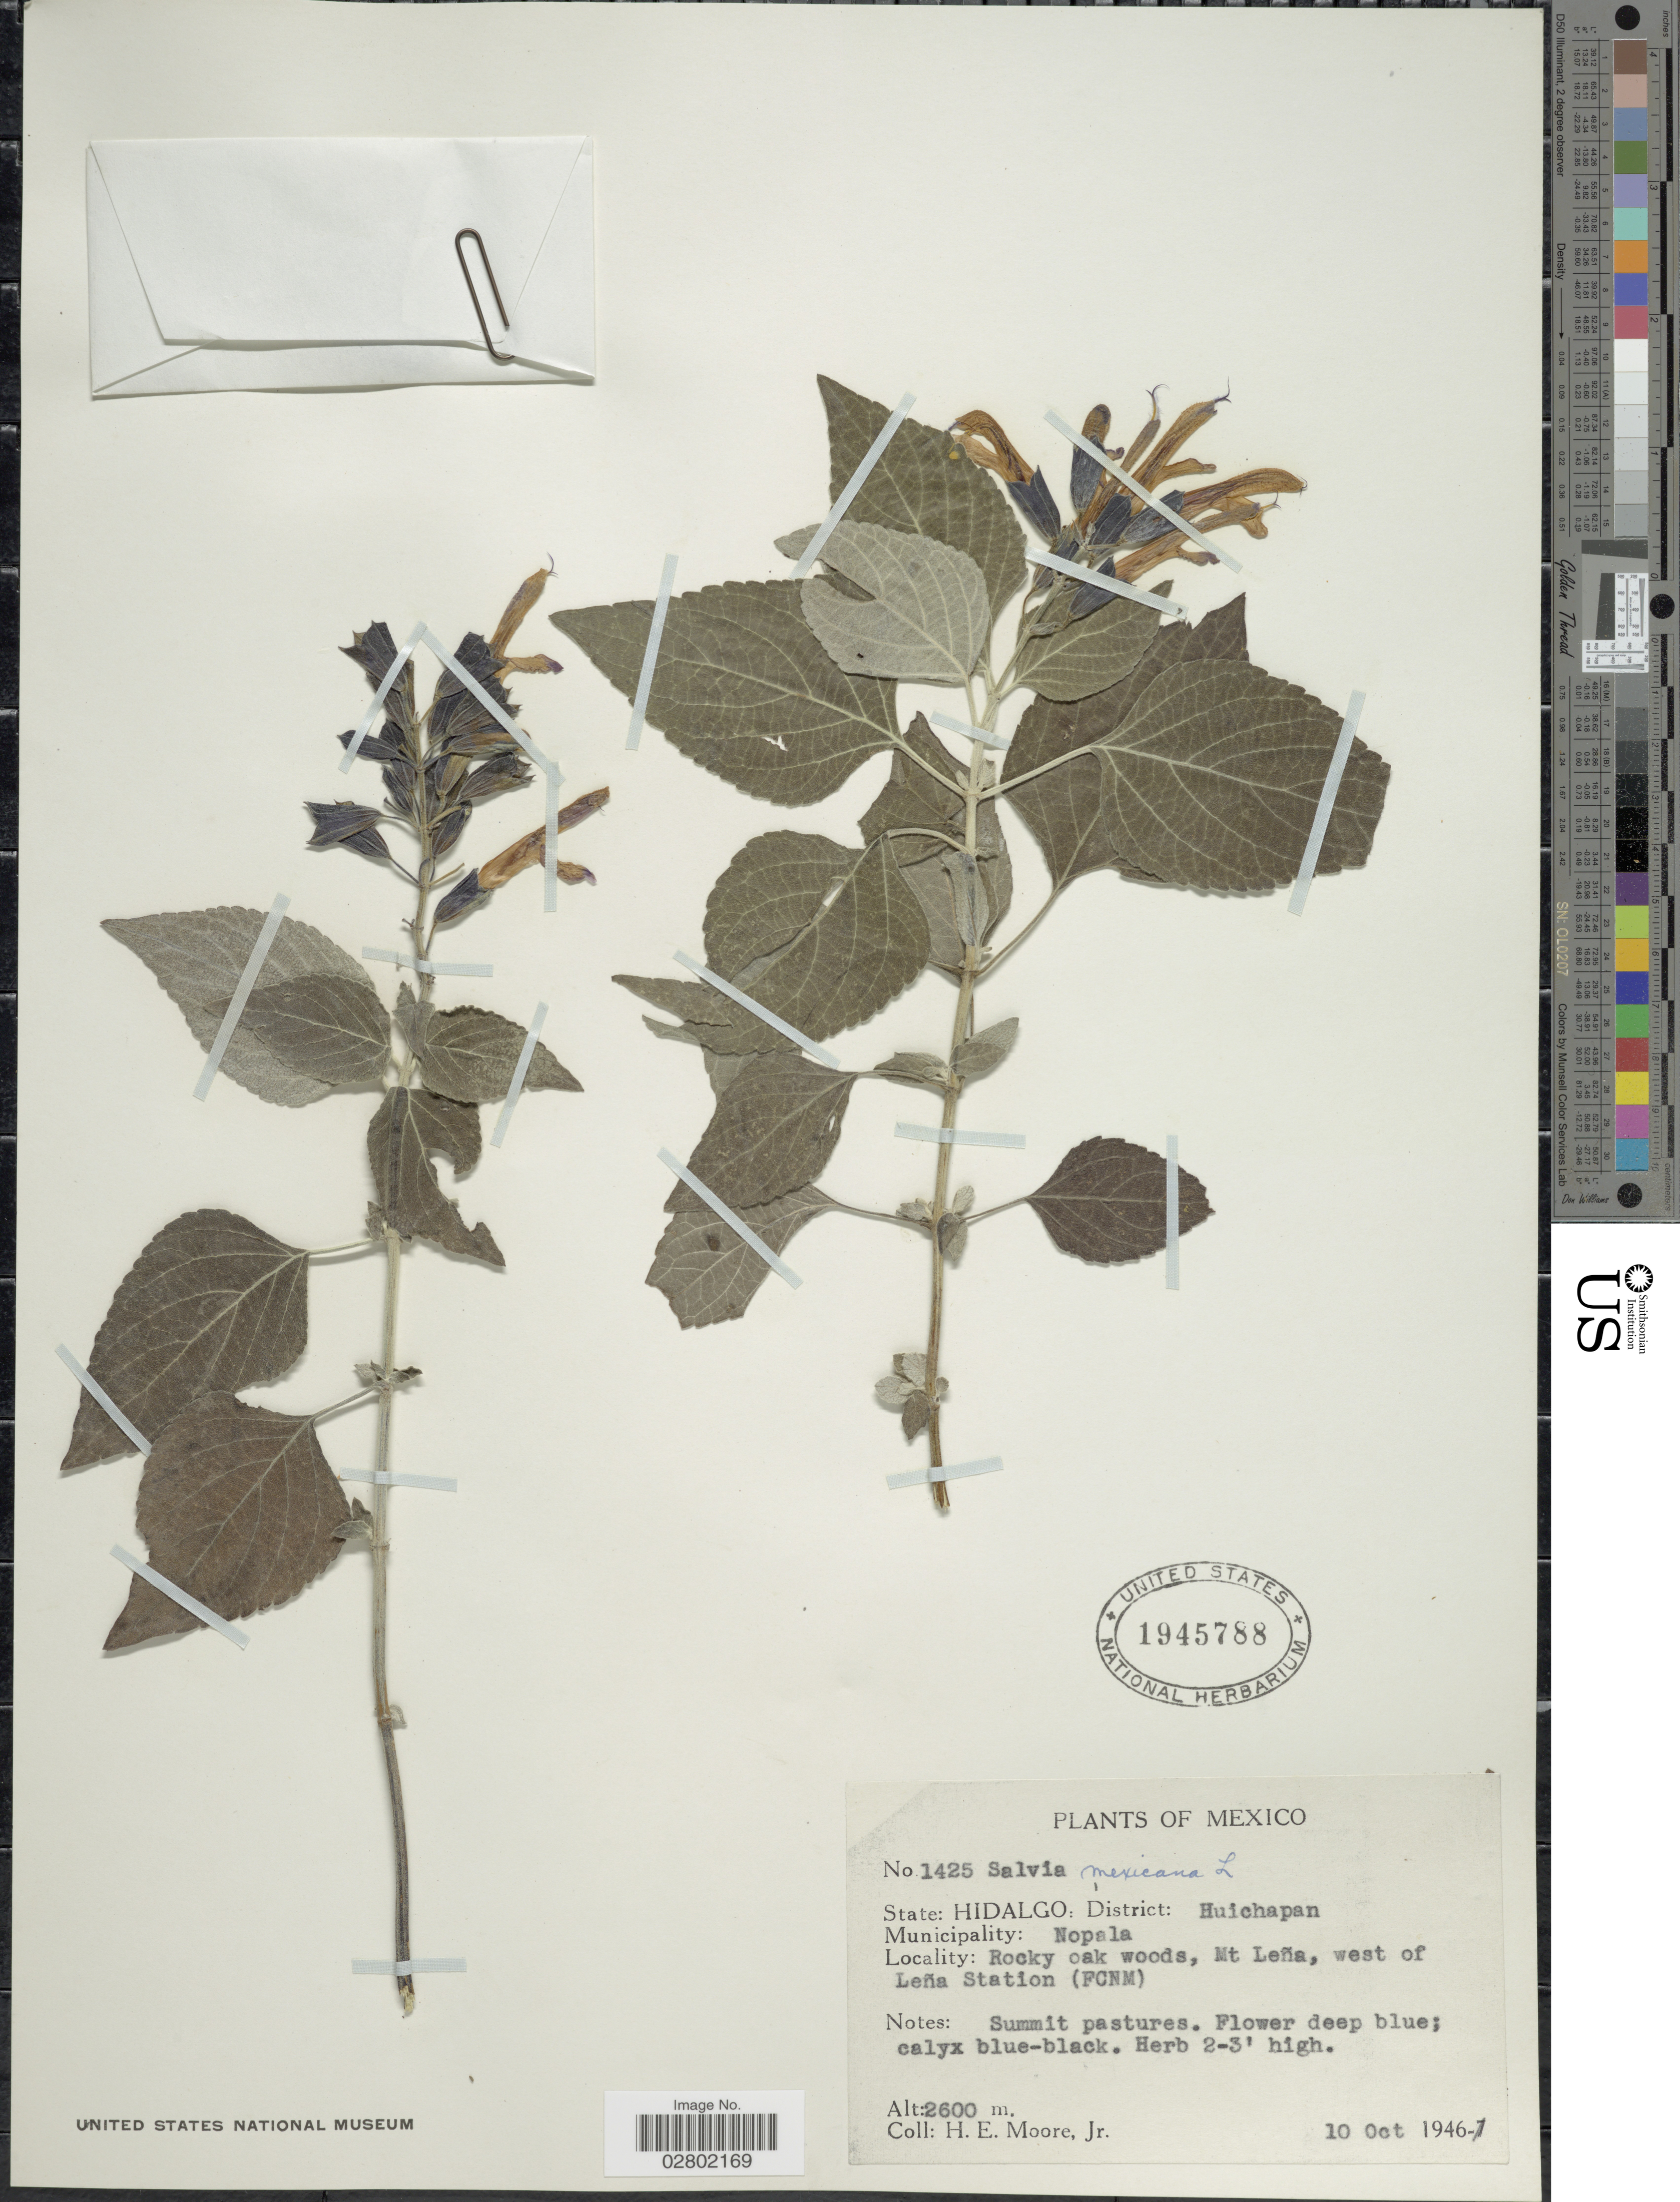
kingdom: Plantae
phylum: Tracheophyta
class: Magnoliopsida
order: Lamiales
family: Lamiaceae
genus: Salvia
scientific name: Salvia mexicana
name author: L.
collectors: H. Moore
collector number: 1425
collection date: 1946-10-10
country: Mexico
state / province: Hidalgo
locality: District: Huichapan, Municipality: Nopala, Rocky oak woods, Mt. Leña, west of Leña Station (FCNM).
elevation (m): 2600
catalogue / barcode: US 1945788